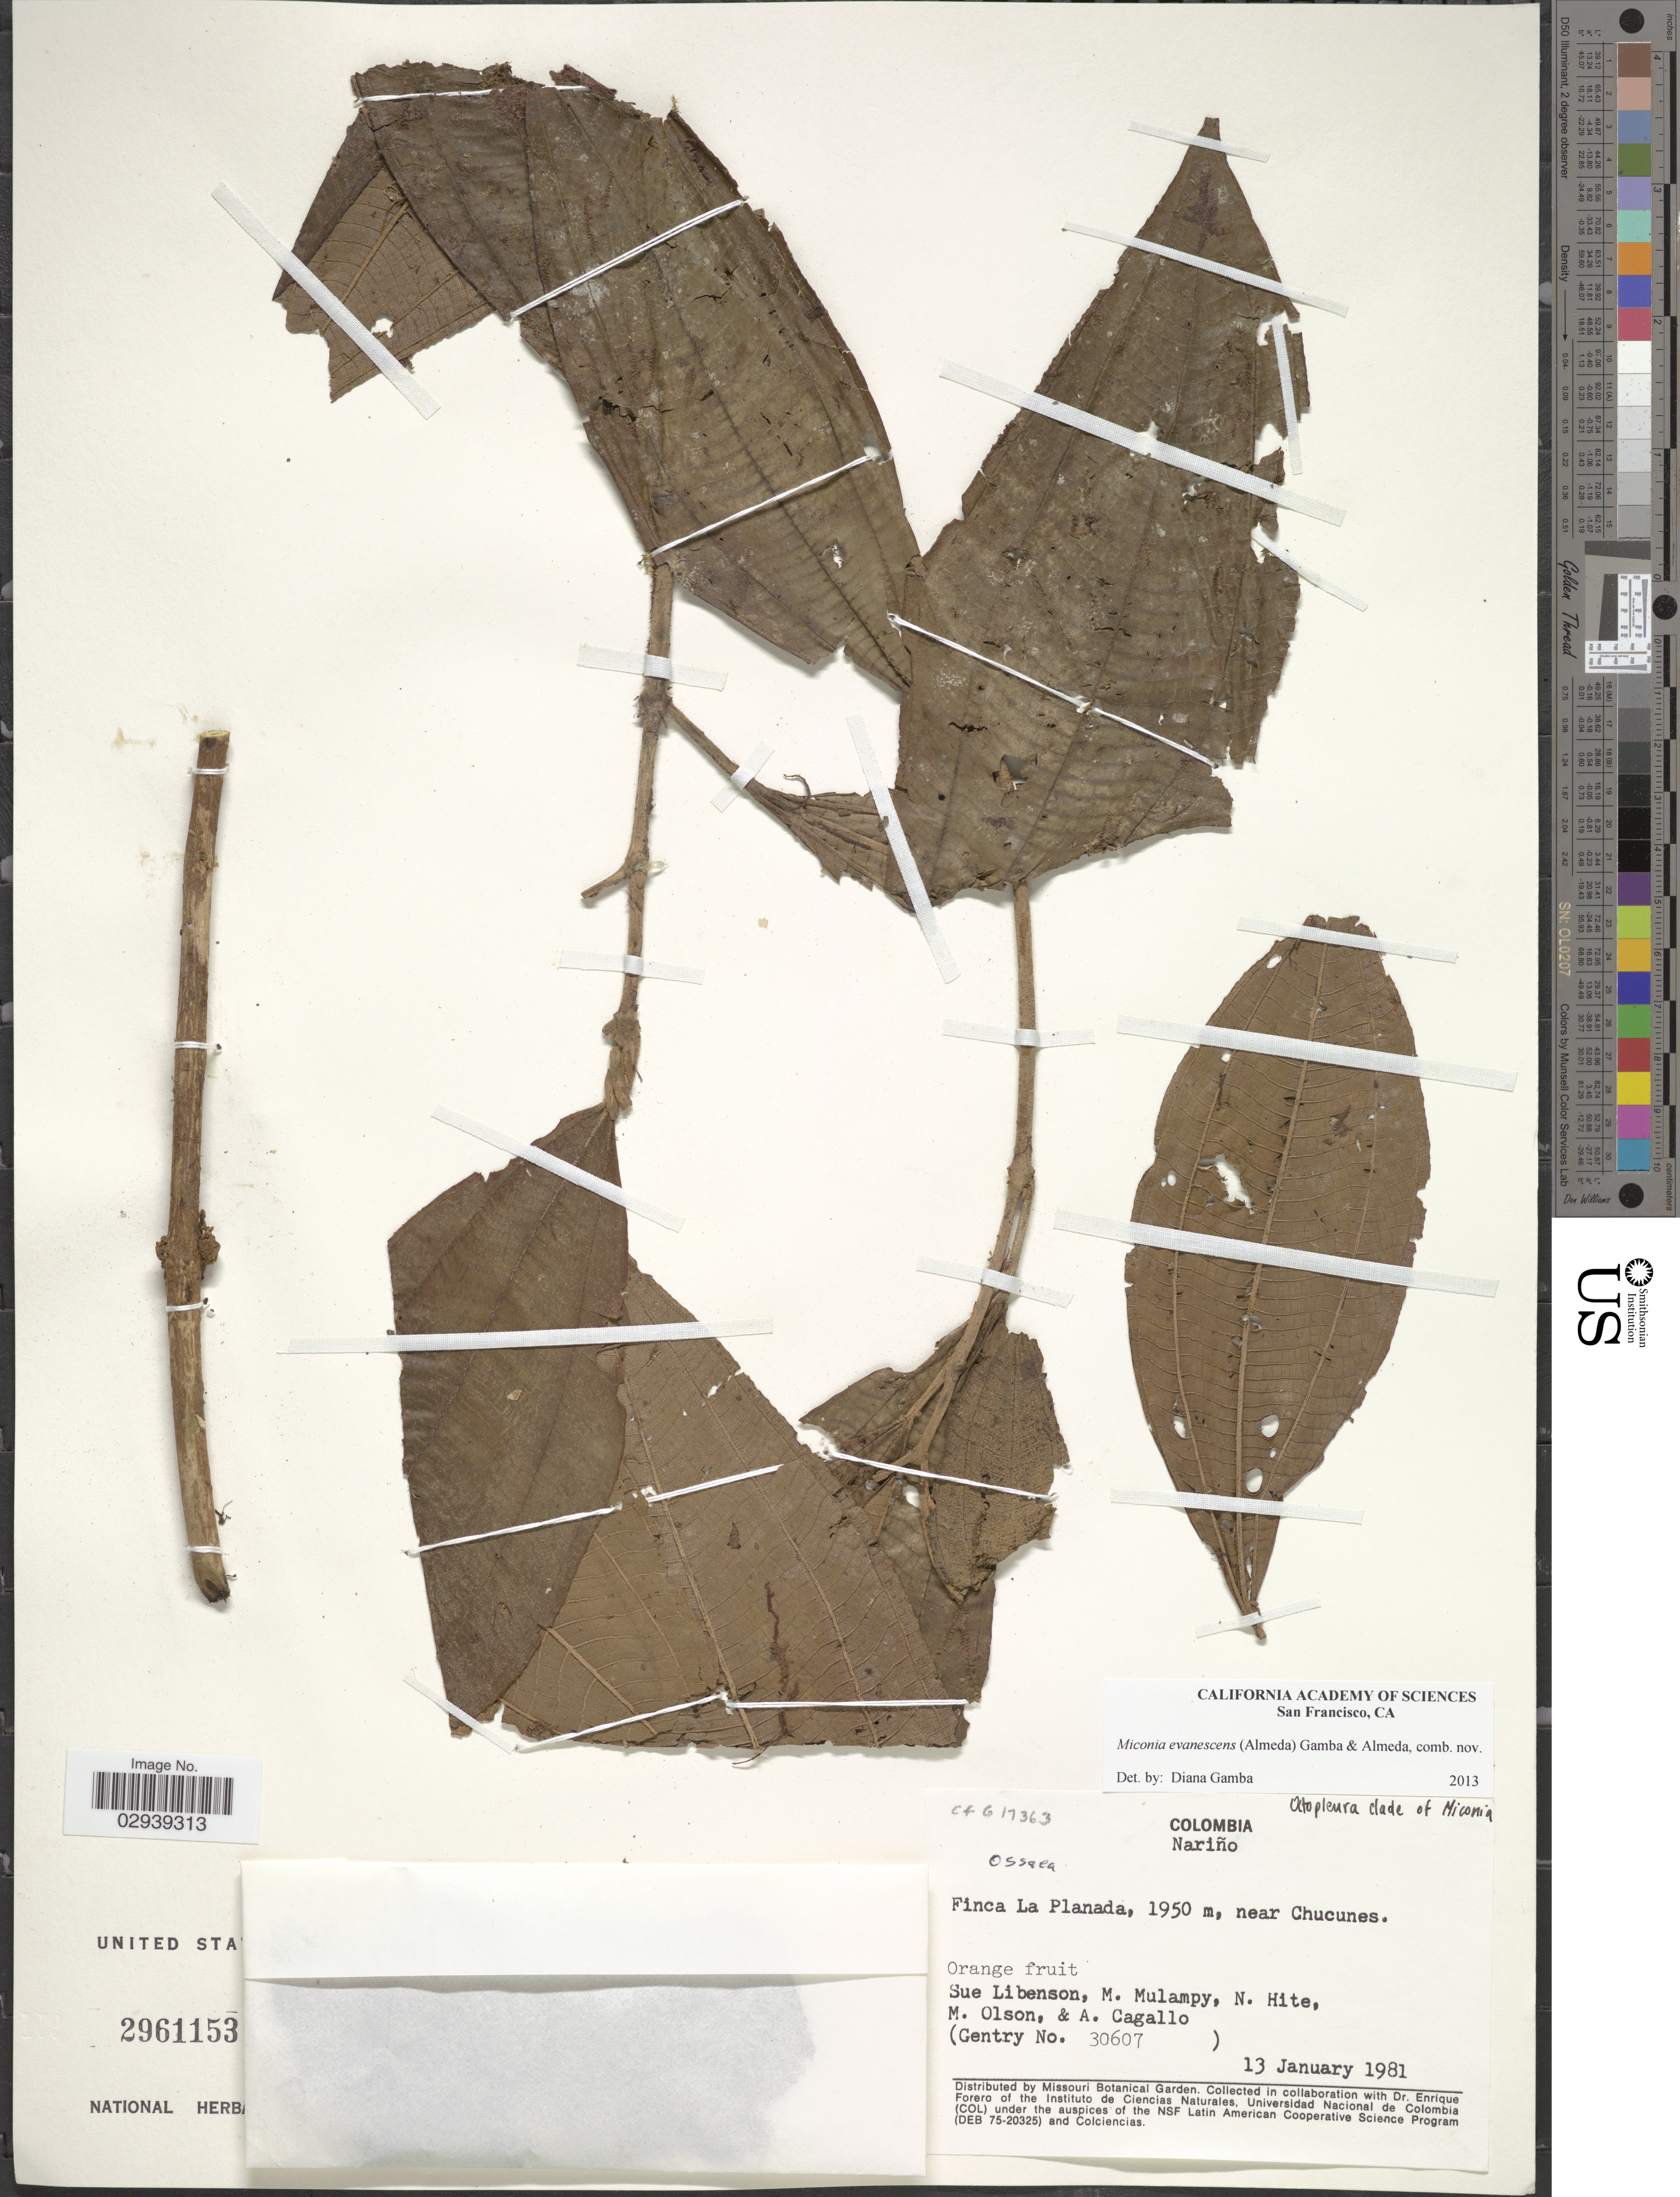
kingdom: Plantae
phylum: Tracheophyta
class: Magnoliopsida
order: Myrtales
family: Melastomataceae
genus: Miconia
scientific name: Miconia evanescens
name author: (Almeda) Gamba & Almeda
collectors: S. Libenson, M. Mulampy, N. Hite, M. Olson & A. Cagallo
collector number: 30607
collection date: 1981-01-13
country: Colombia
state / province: Nariño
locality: Finca La Planada, near Chucunes.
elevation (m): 1950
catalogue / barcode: US 2961153